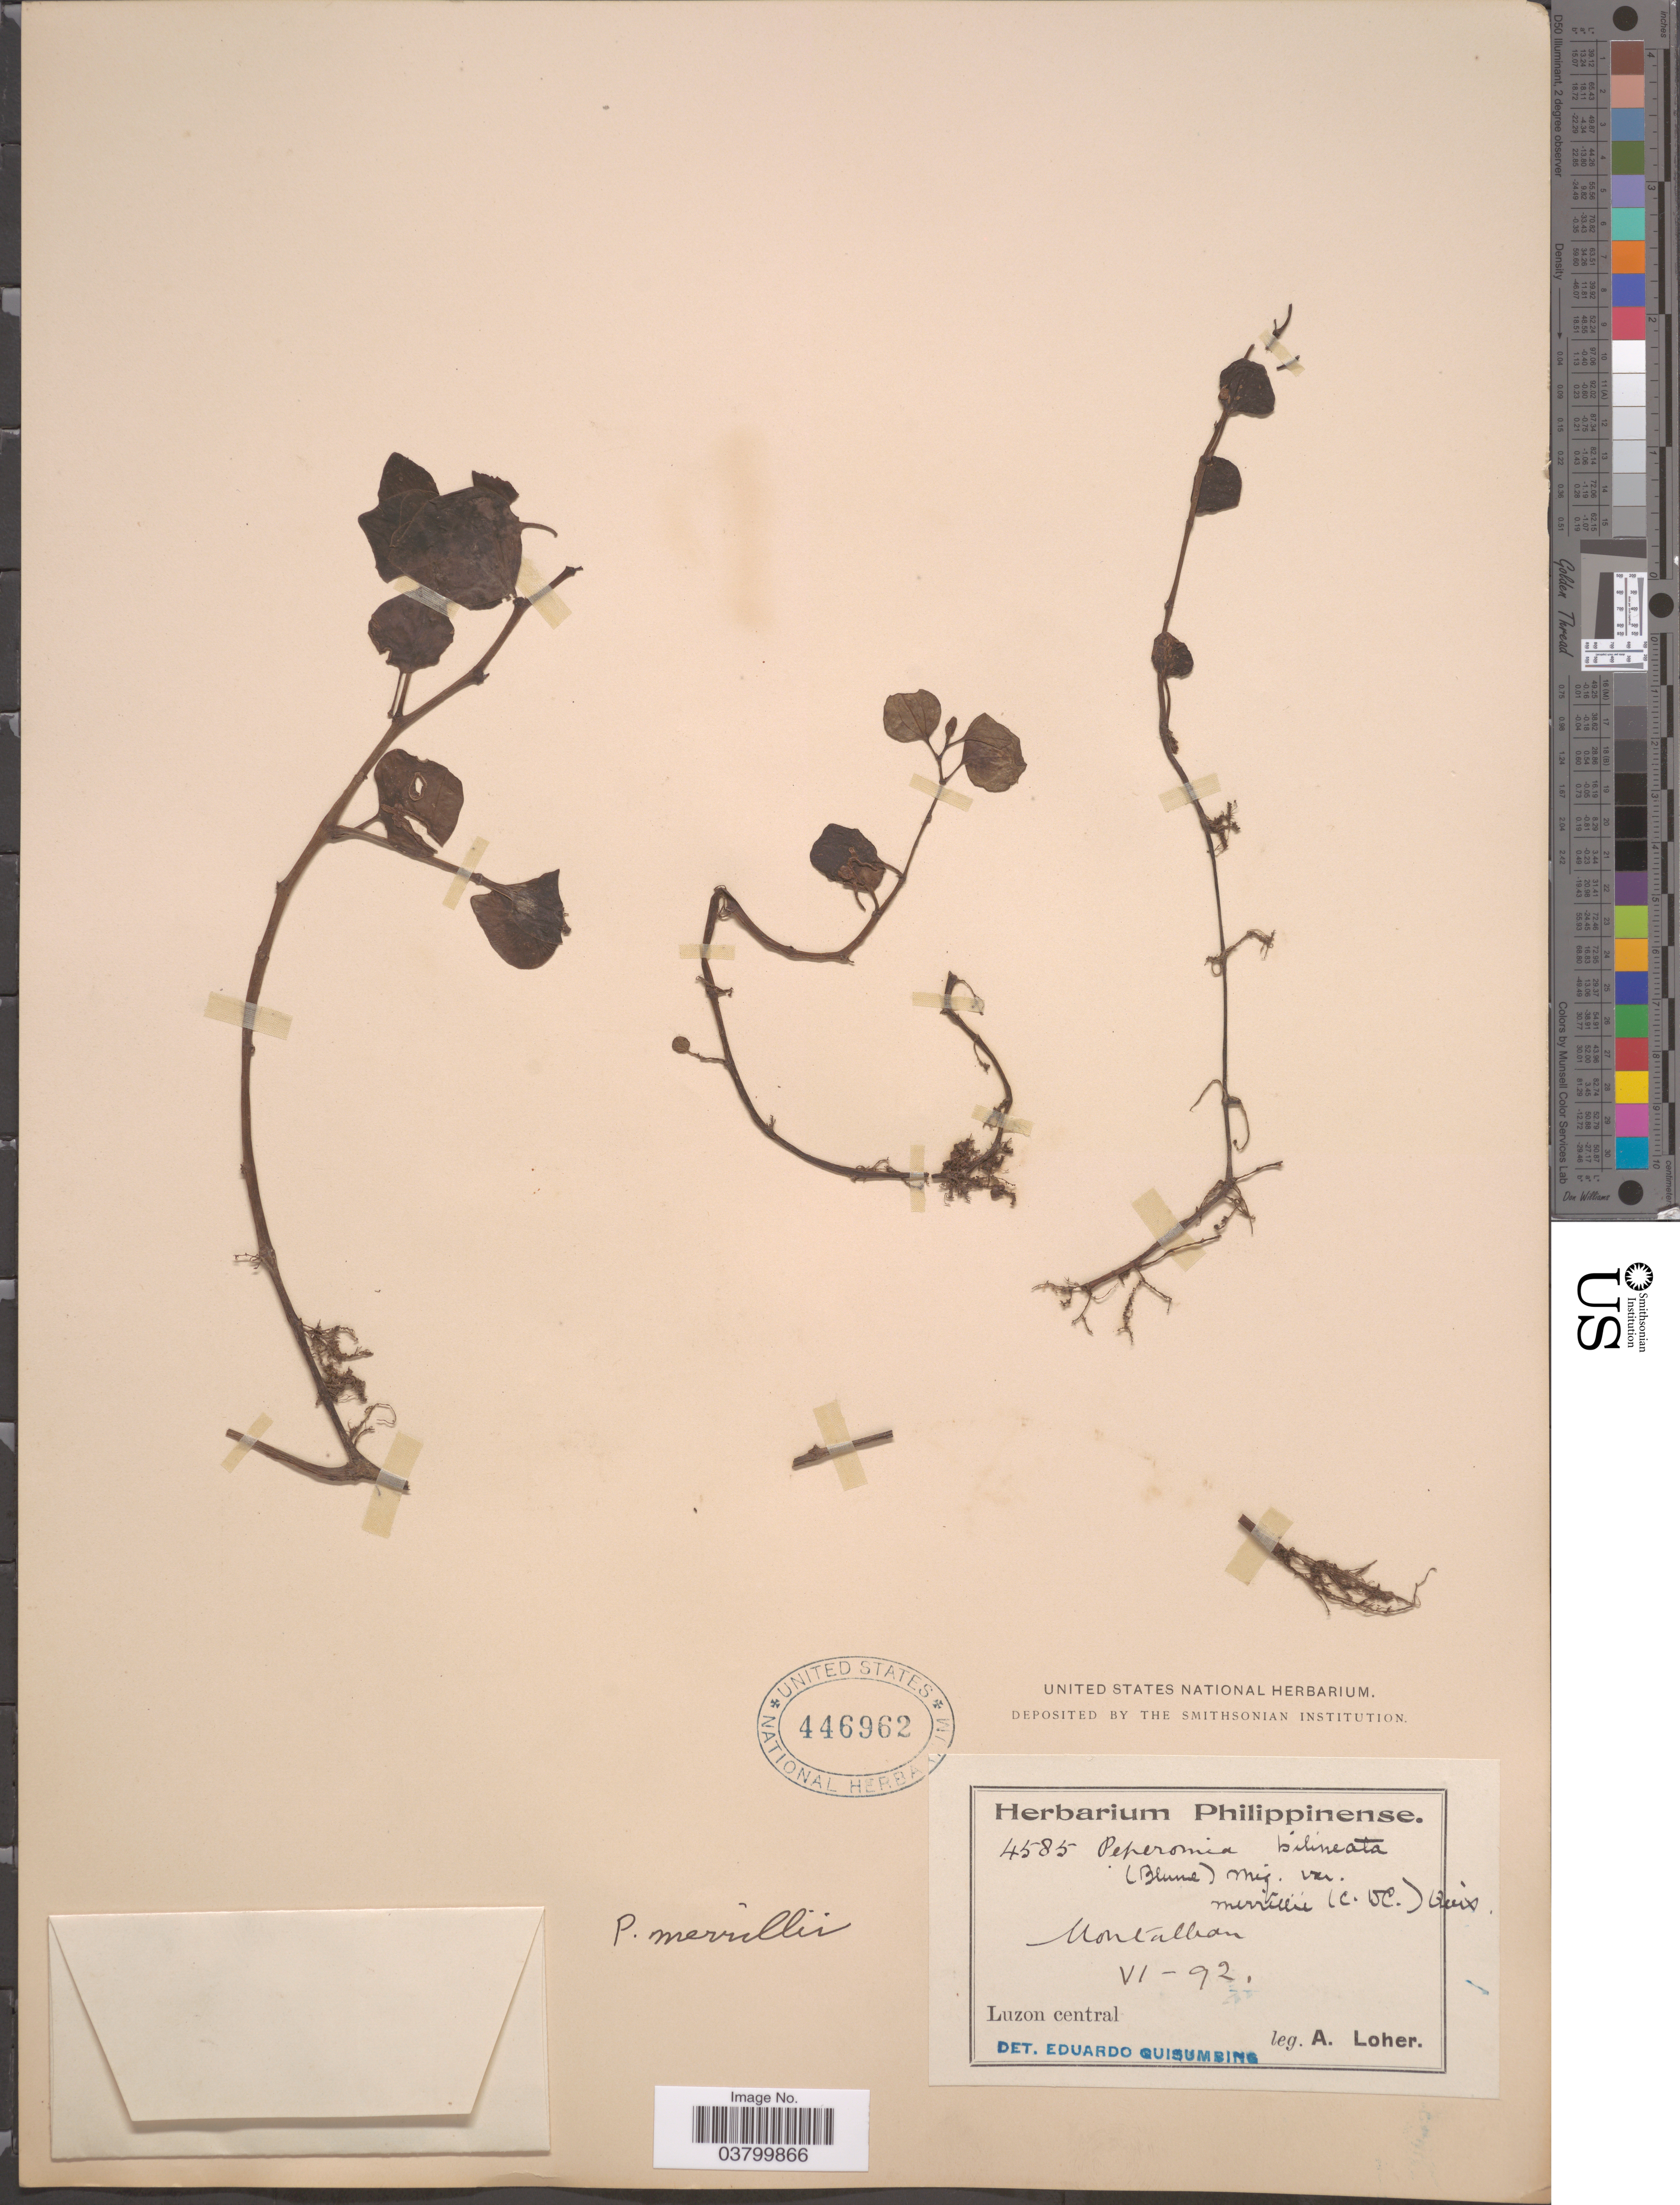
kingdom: Plantae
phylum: Tracheophyta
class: Magnoliopsida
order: Piperales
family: Piperaceae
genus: Peperomia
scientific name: Peperomia merrillii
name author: C. DC.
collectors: A. Loher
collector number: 4585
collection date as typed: Transcribed d/m/y: /6/92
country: Philippines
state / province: Central Luzon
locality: Montalban. Luzon central.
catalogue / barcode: US 446962